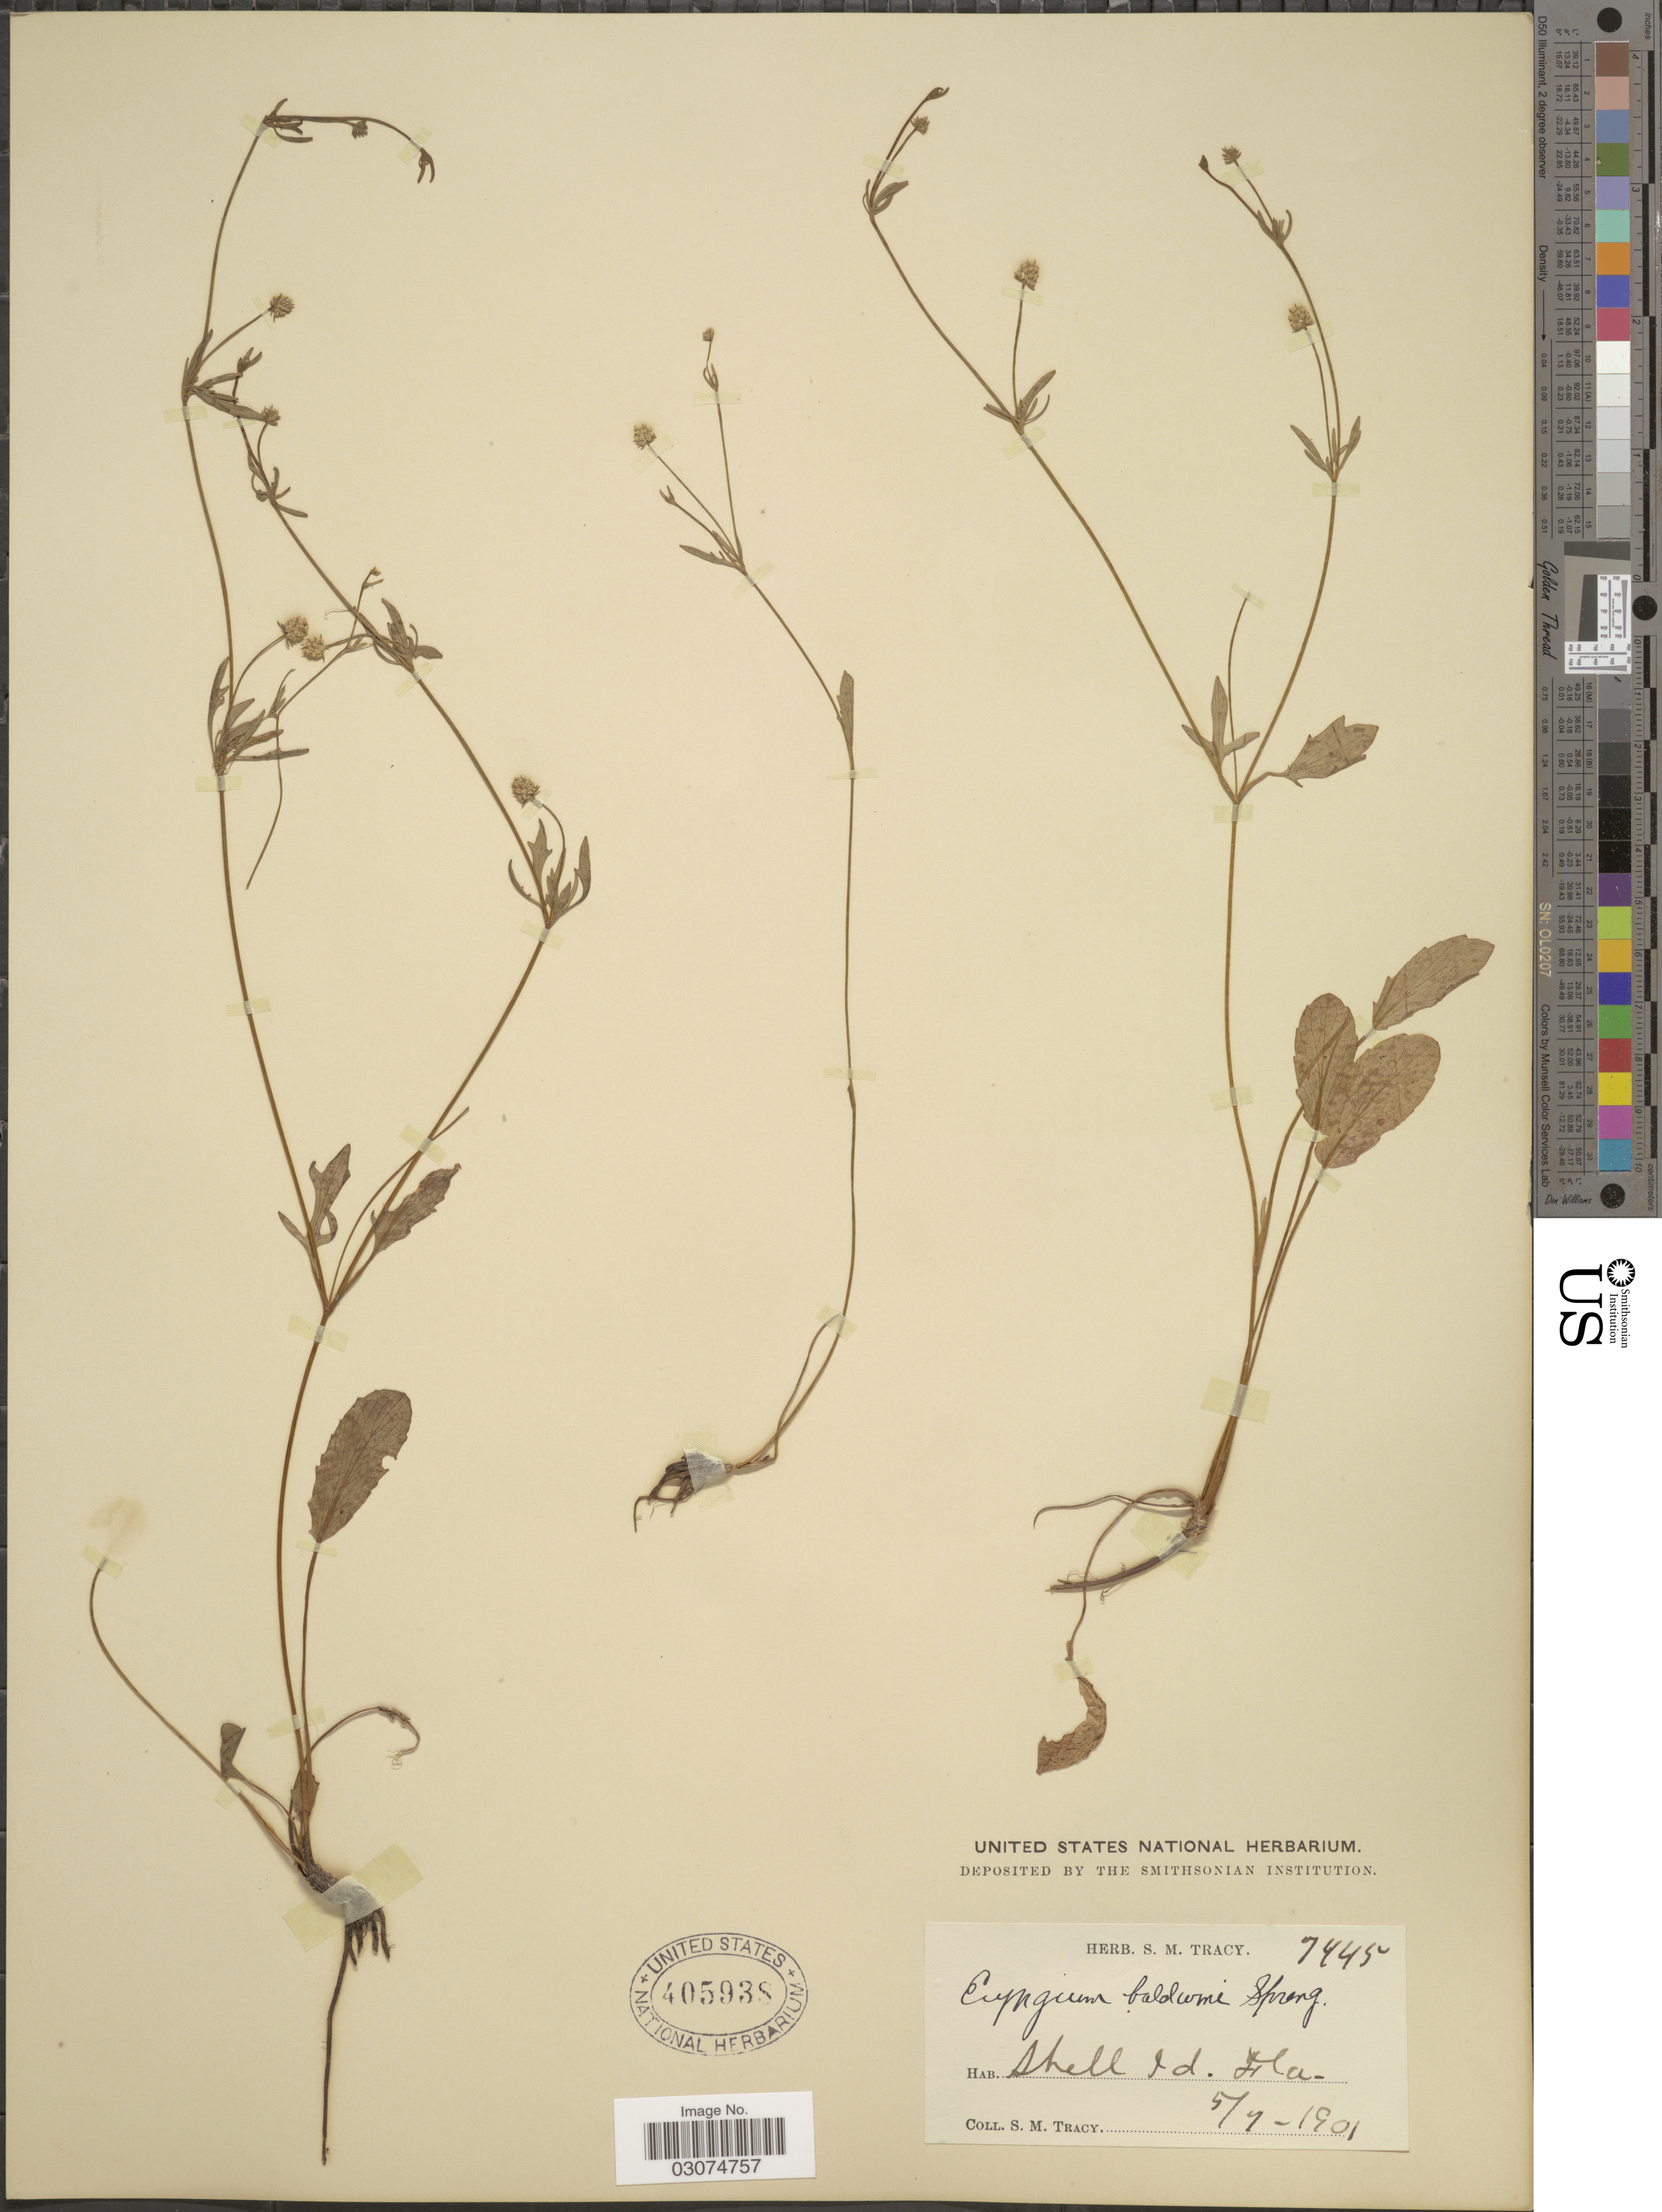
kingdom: Plantae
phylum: Tracheophyta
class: Magnoliopsida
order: Apiales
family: Apiaceae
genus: Eryngium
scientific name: Eryngium baldwinii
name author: Spreng.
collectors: S. M. Tracy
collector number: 7445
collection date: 1901-05-04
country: United States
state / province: Florida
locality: Shell Id. Fla.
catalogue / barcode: US 405938